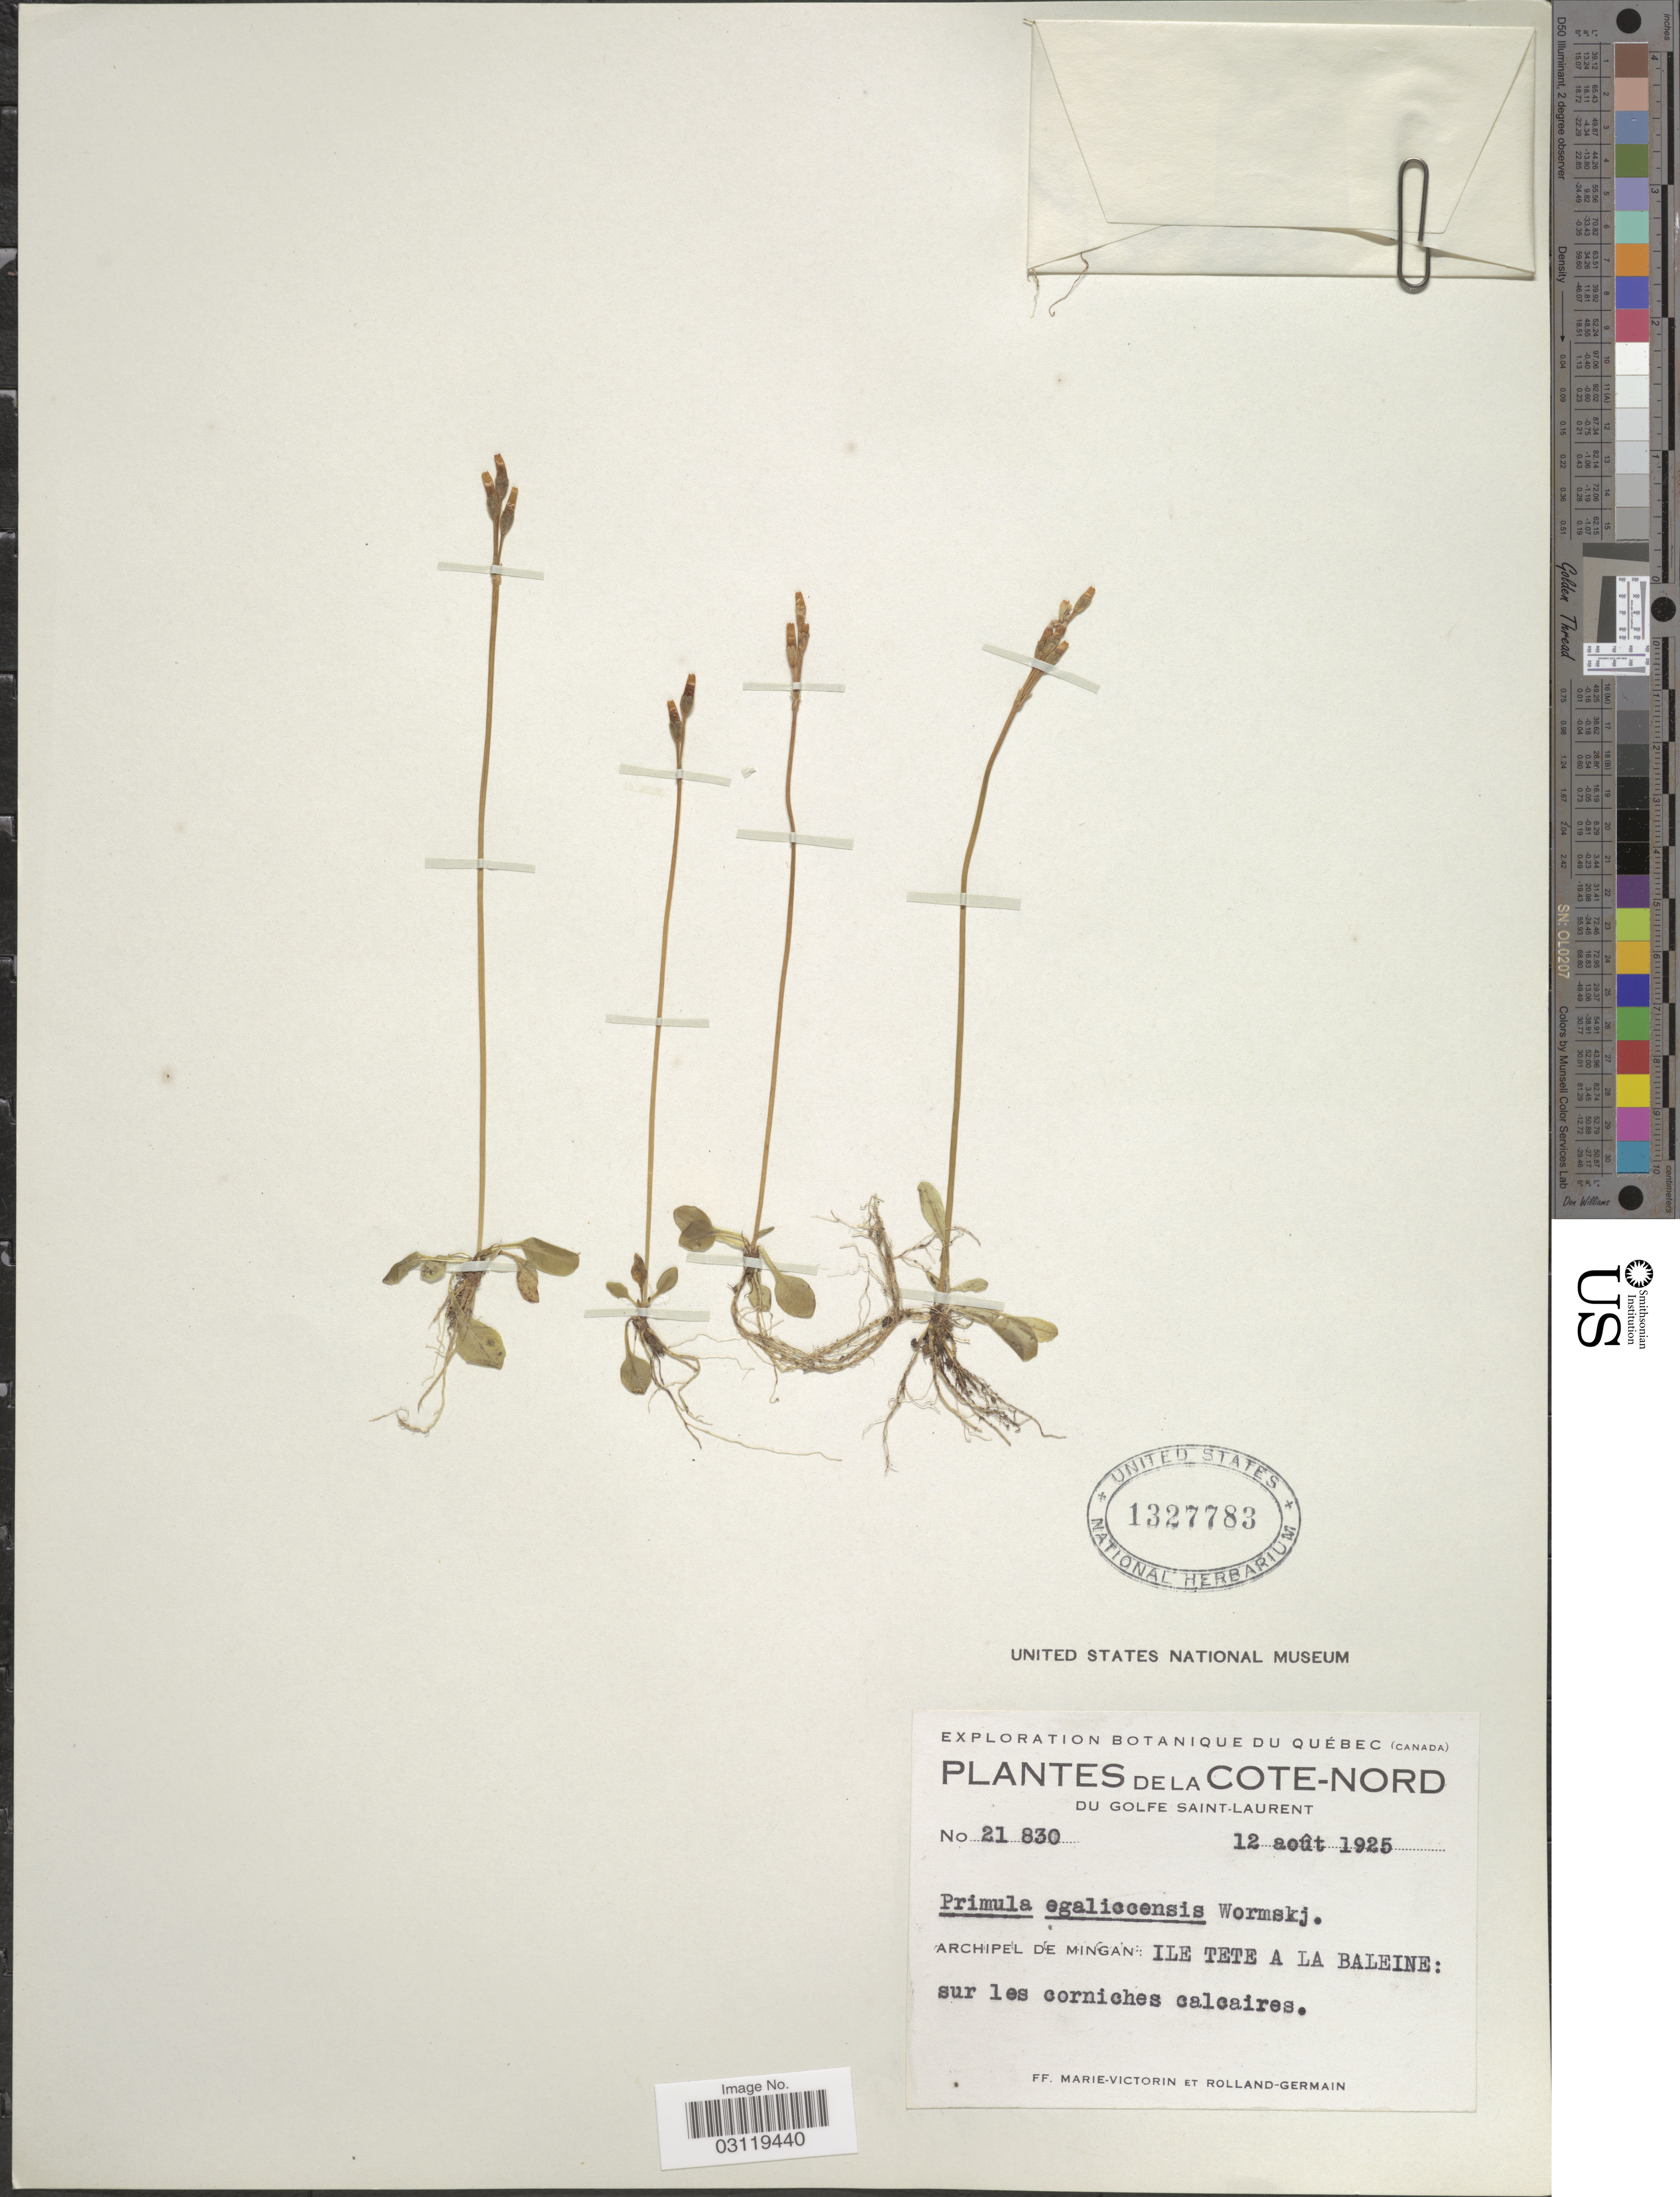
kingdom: Plantae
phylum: Tracheophyta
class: Magnoliopsida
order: Ericales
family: Primulaceae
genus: Primula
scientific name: Primula egaliksensis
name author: Wormsk.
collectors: F. Marie-Victorin & Rolland-Germain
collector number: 21830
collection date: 1925-08-12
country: Canada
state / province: Quebec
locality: La Cote-Nord du Golfe Saint-Laurent. Archipel de Mingan: Ile Tete a La Baleine.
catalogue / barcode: US 1327783